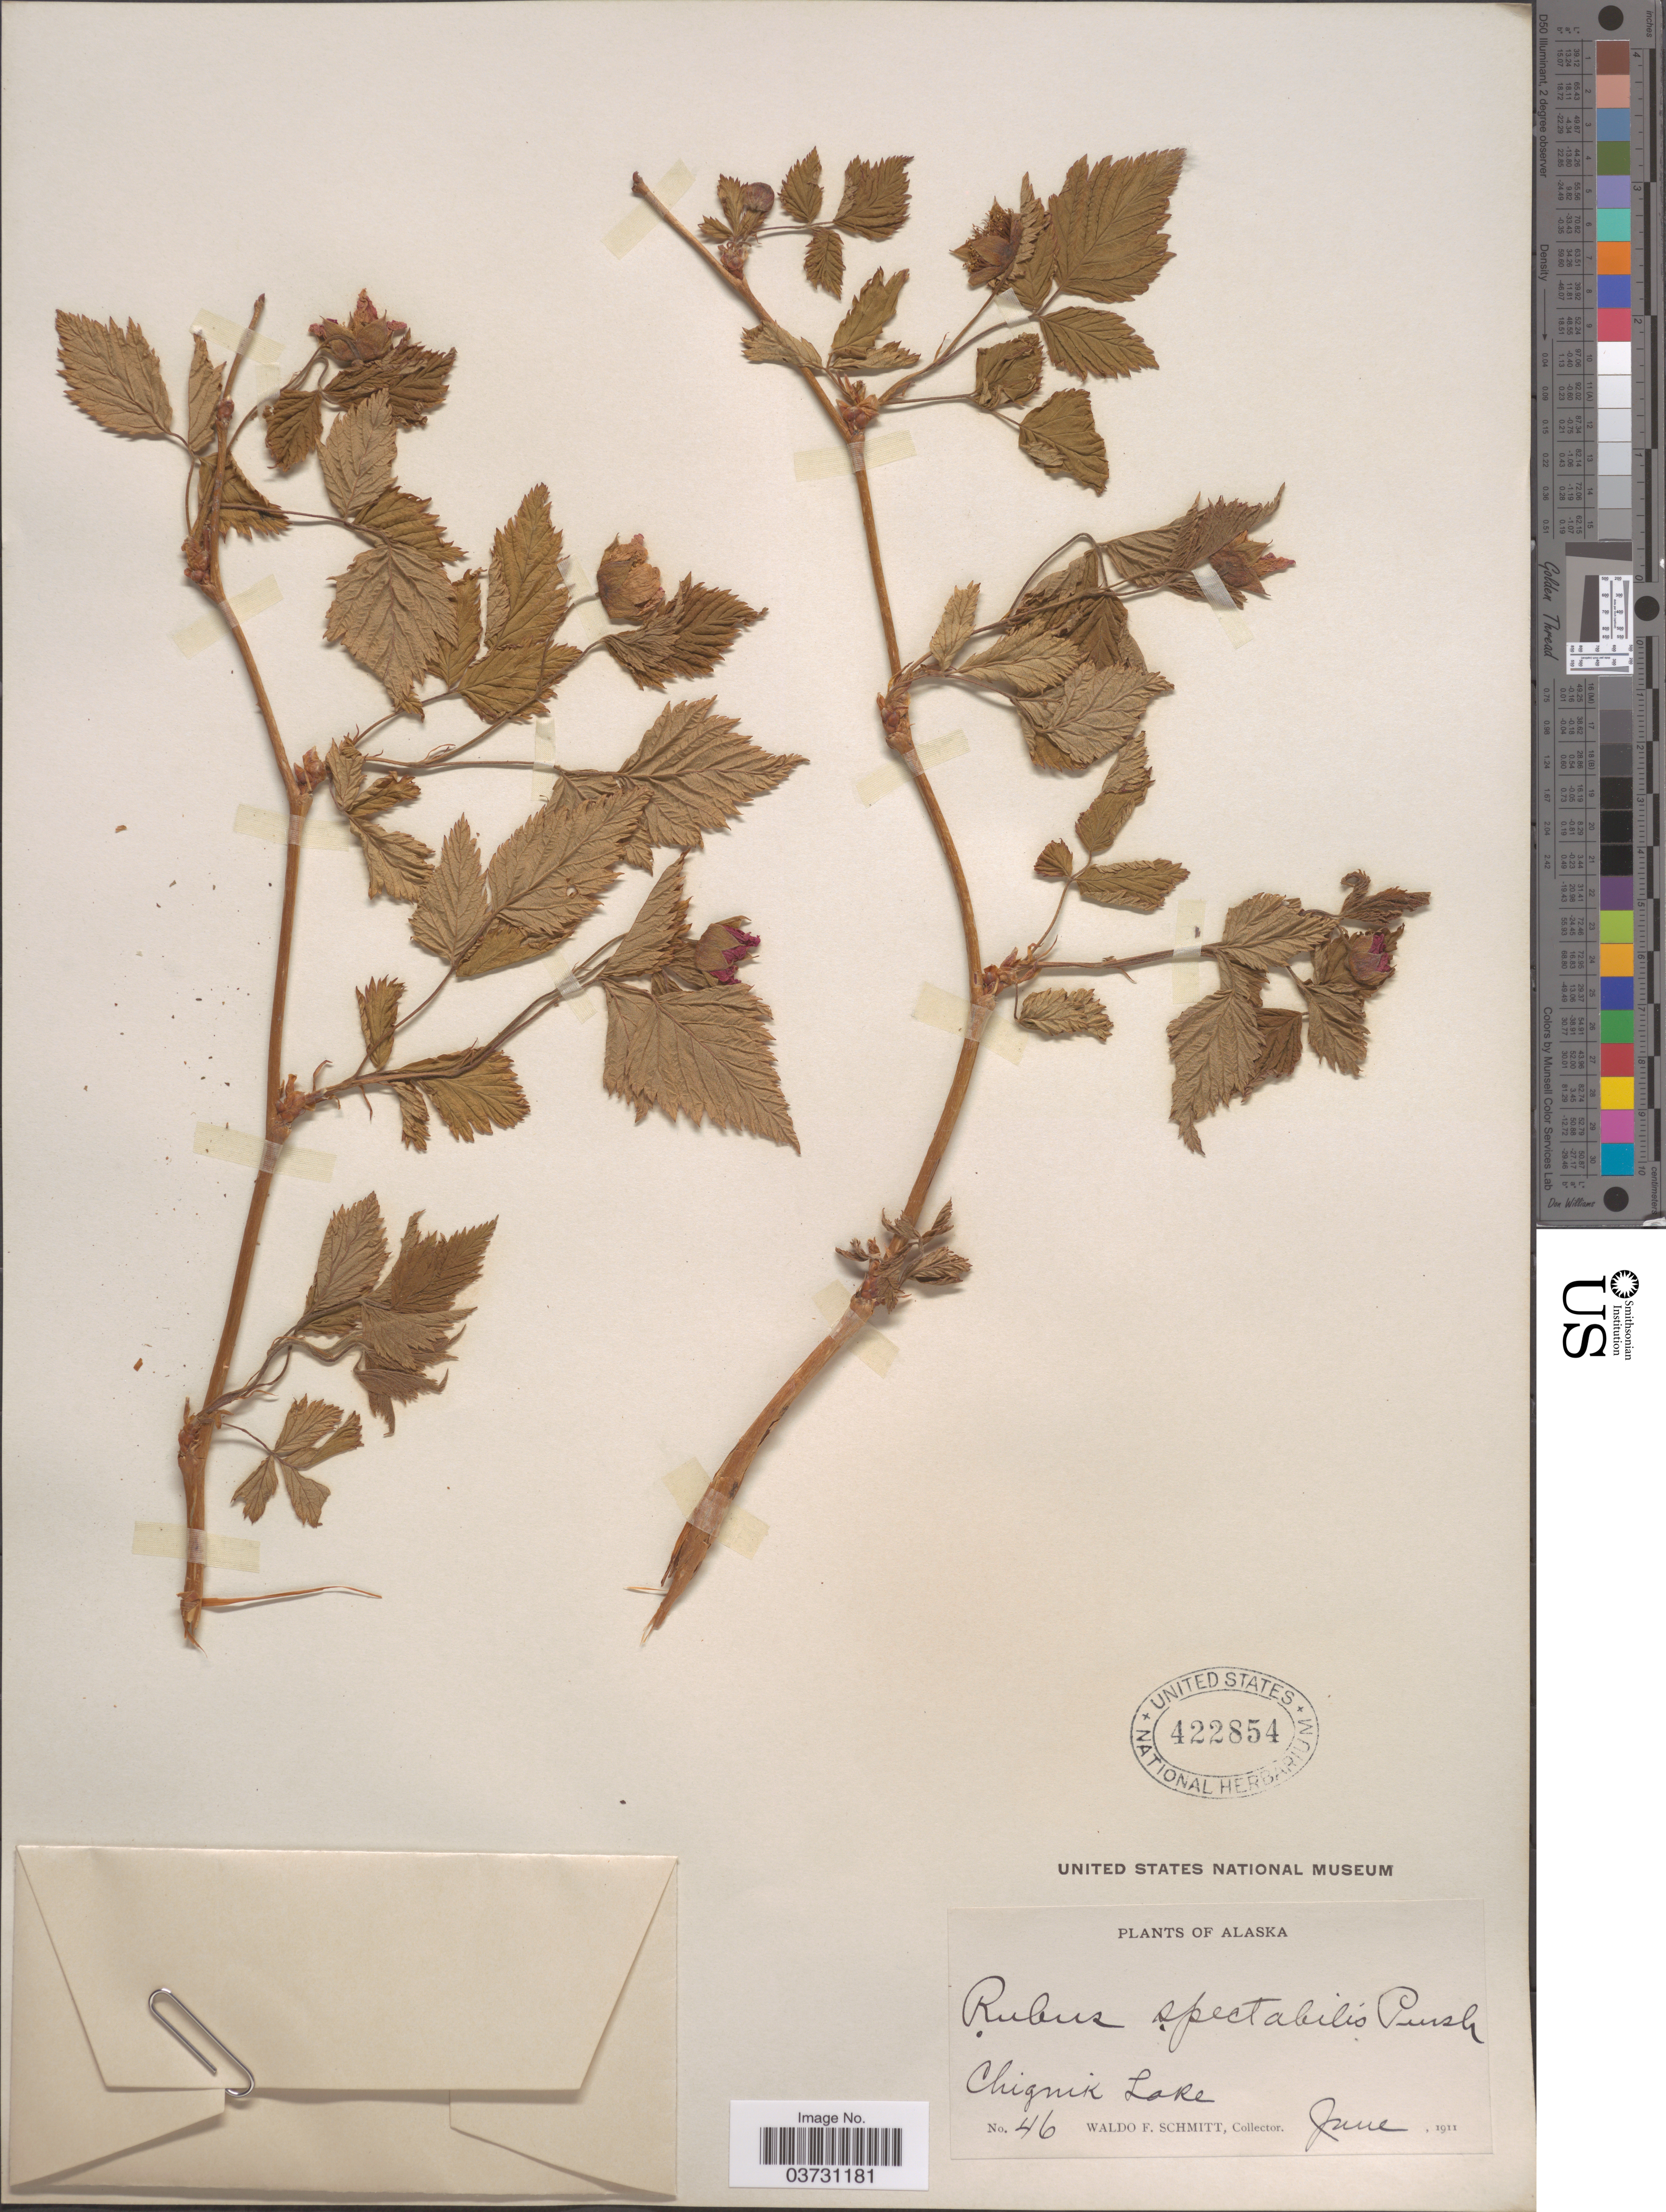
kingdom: Plantae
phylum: Tracheophyta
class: Magnoliopsida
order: Rosales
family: Rosaceae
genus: Rubus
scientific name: Rubus spectabilis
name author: Pursh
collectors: W. F. Schmitt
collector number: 46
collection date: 1911-06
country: United States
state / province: Alaska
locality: Chignik Lake.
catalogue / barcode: US 422854